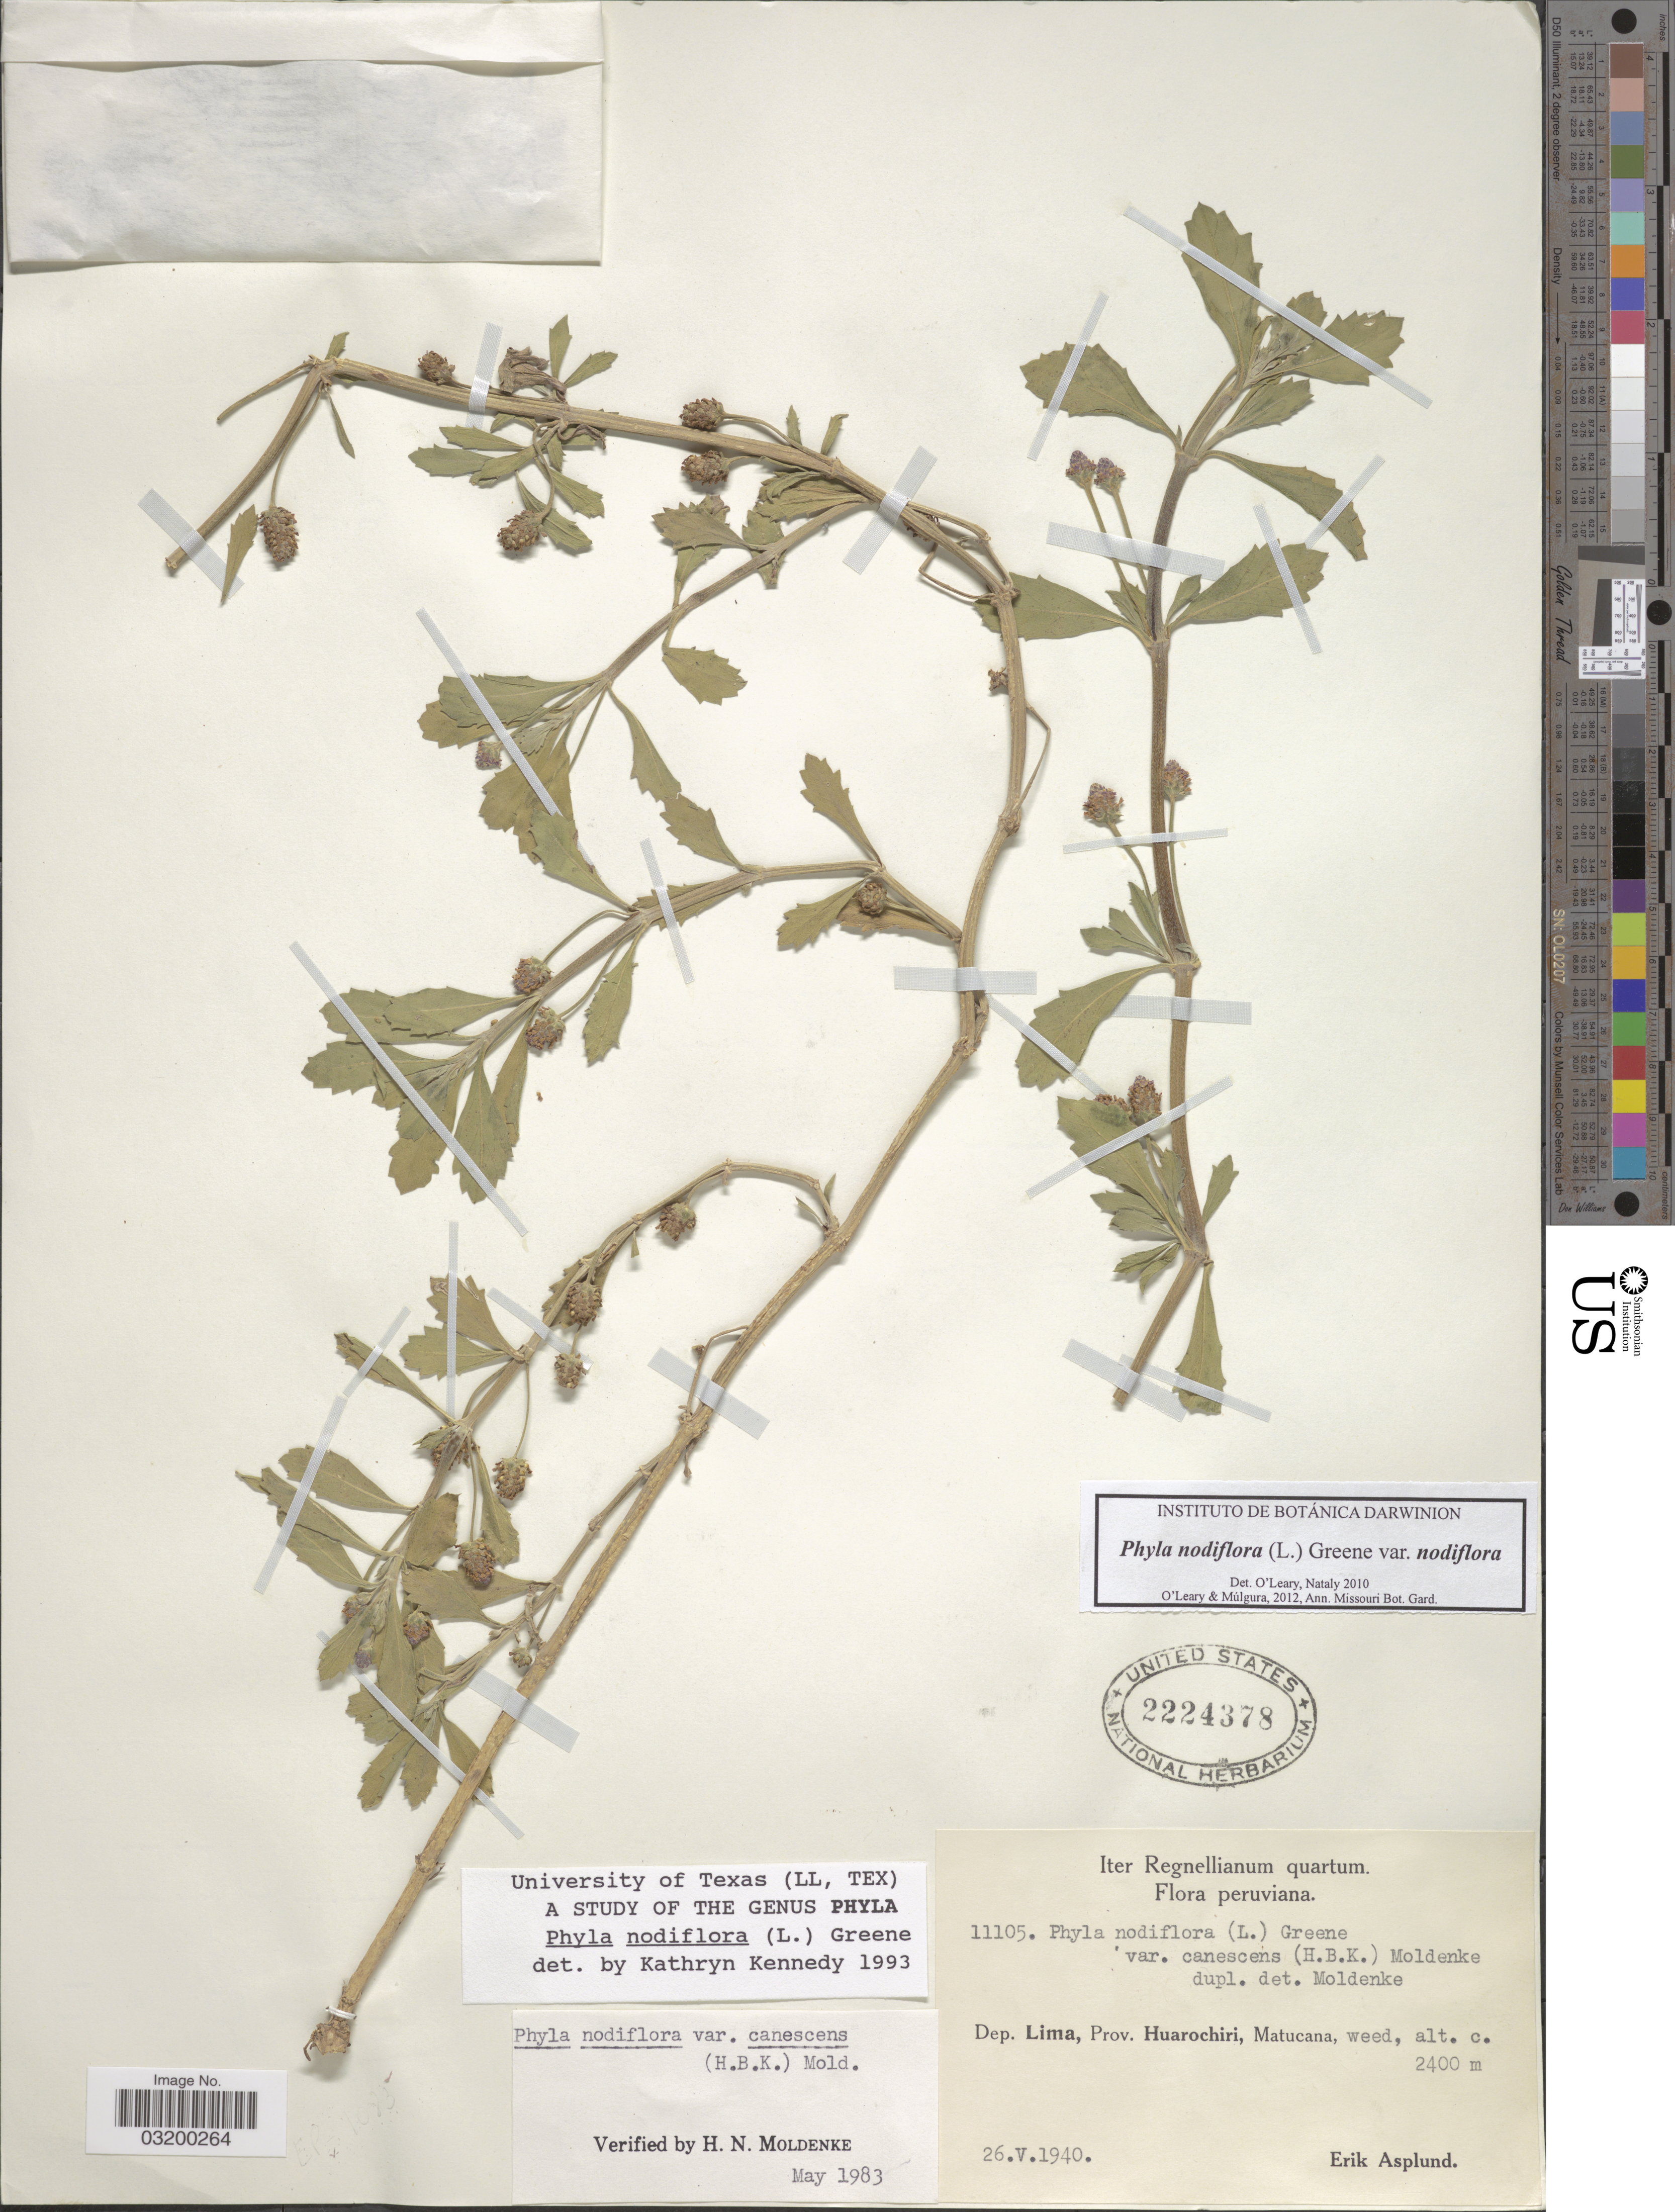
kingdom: Plantae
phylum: Tracheophyta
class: Magnoliopsida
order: Lamiales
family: Verbenaceae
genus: Phyla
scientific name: Phyla nodiflora var. nodiflora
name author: (L.) Greene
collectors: E. Asplund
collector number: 11105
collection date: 1940-05-26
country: Peru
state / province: Lima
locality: Dep. Lima, Prov. Huarochiri, Matucana.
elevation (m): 2400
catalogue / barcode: US 2224378